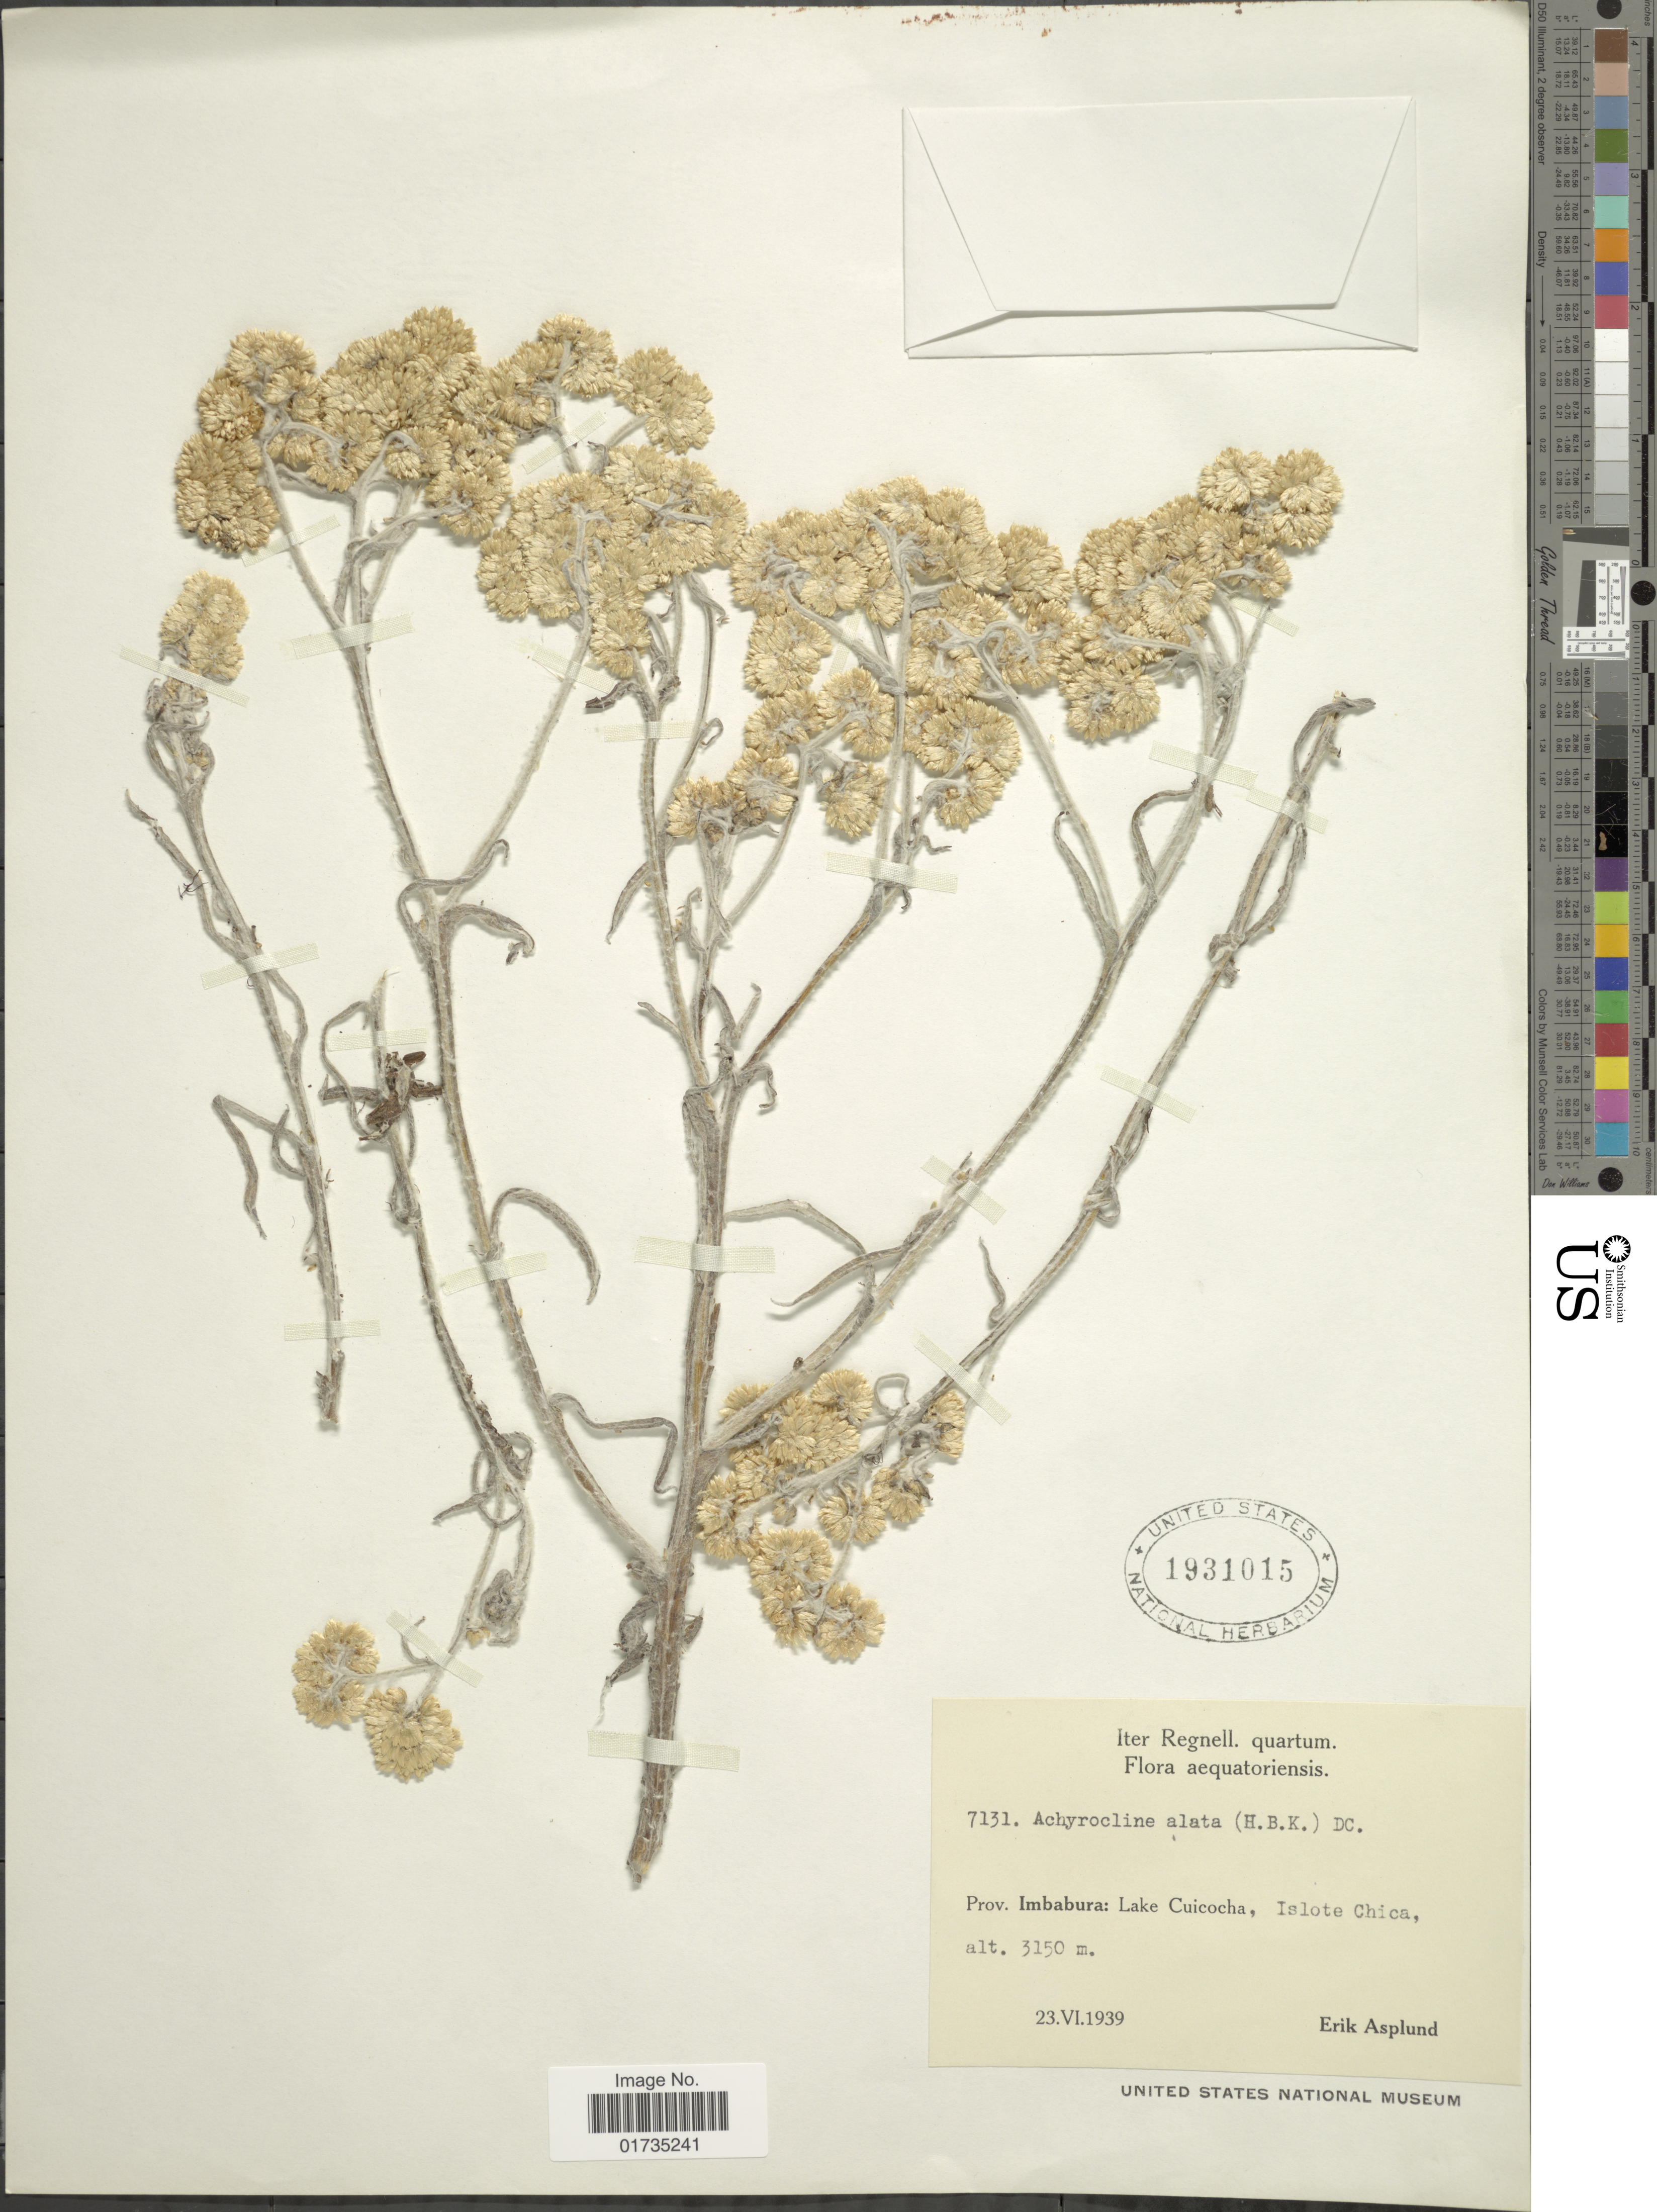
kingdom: Plantae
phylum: Tracheophyta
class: Magnoliopsida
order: Asterales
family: Asteraceae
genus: Achyrocline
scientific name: Achyrocline alata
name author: (Kunth) DC.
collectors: E. Asplund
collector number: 7131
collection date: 1939-06-23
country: Ecuador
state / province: Imbabura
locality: Aequatoriensis. Prov. Imbabura: Lake Cuicocha, Islote Chica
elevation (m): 3150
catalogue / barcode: US 1931015